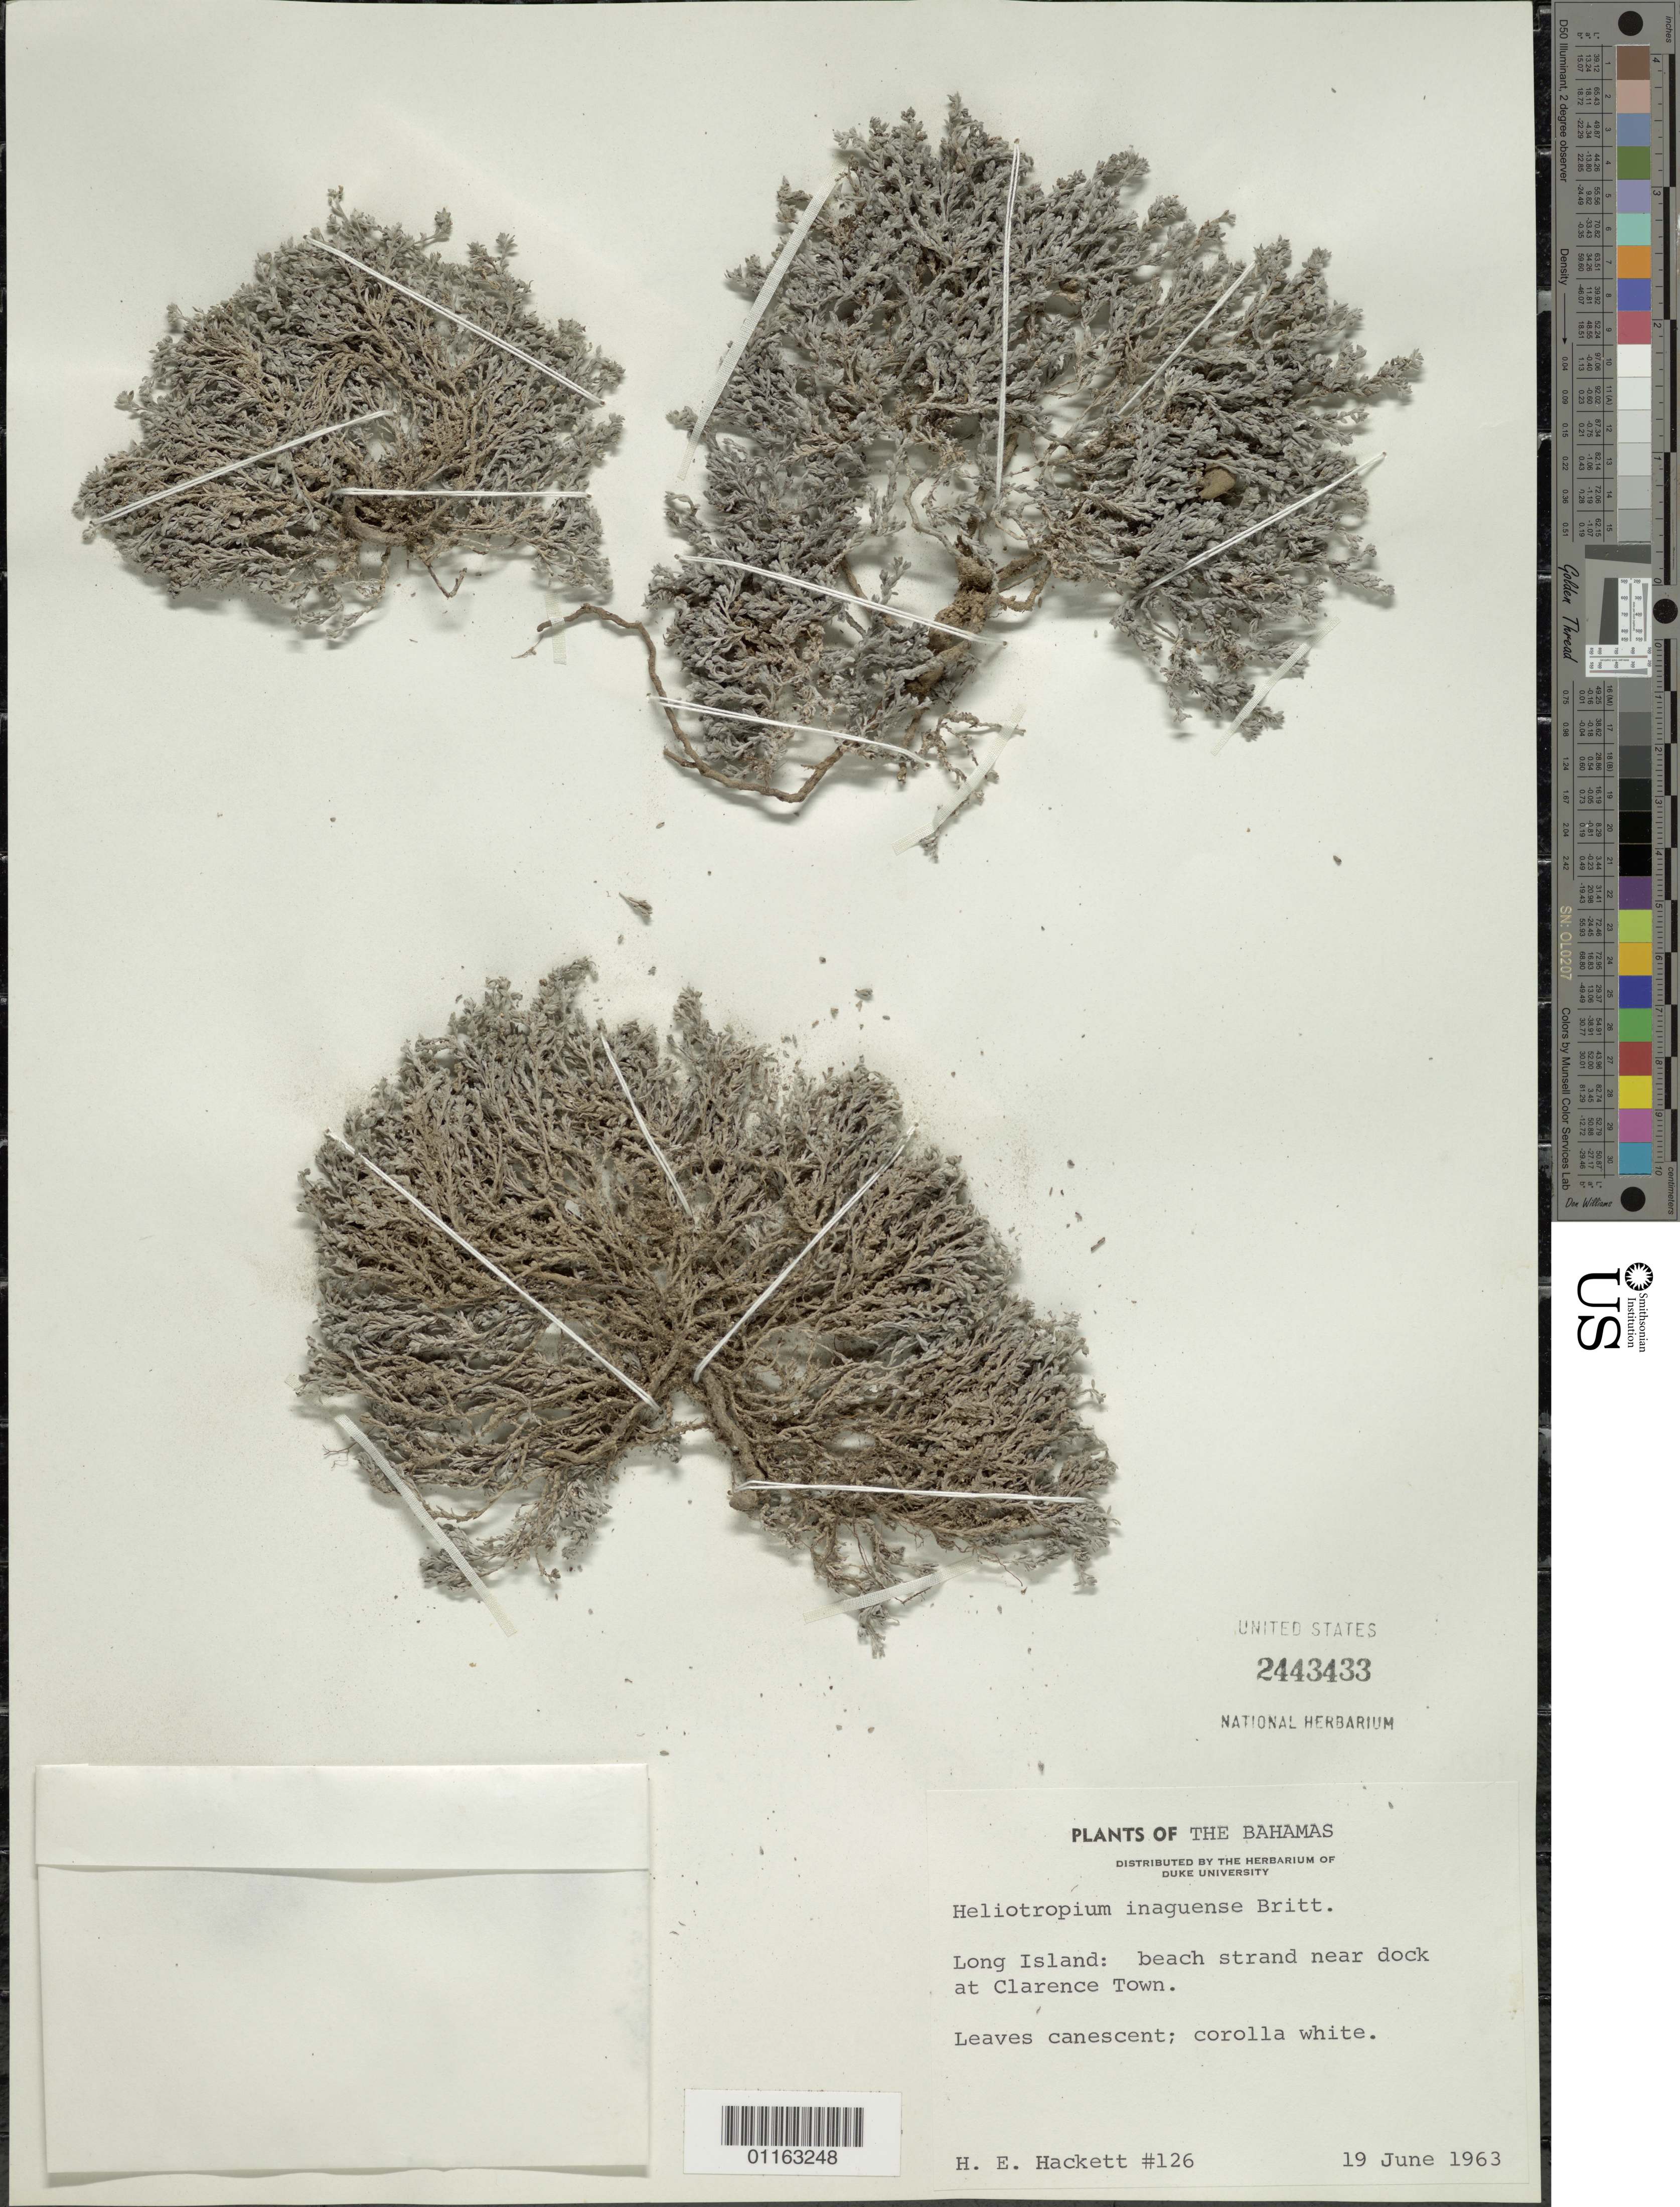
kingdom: Plantae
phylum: Tracheophyta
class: Magnoliopsida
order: Boraginales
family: Heliotropiaceae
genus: Heliotropium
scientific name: Heliotropium inaguense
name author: Britton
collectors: H. E. Hackett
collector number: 126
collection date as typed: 19 Jun 1963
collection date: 1963-06-19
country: Bahamas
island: Long I.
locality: beach strand at dock near Clarence Town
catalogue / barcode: US 2443433